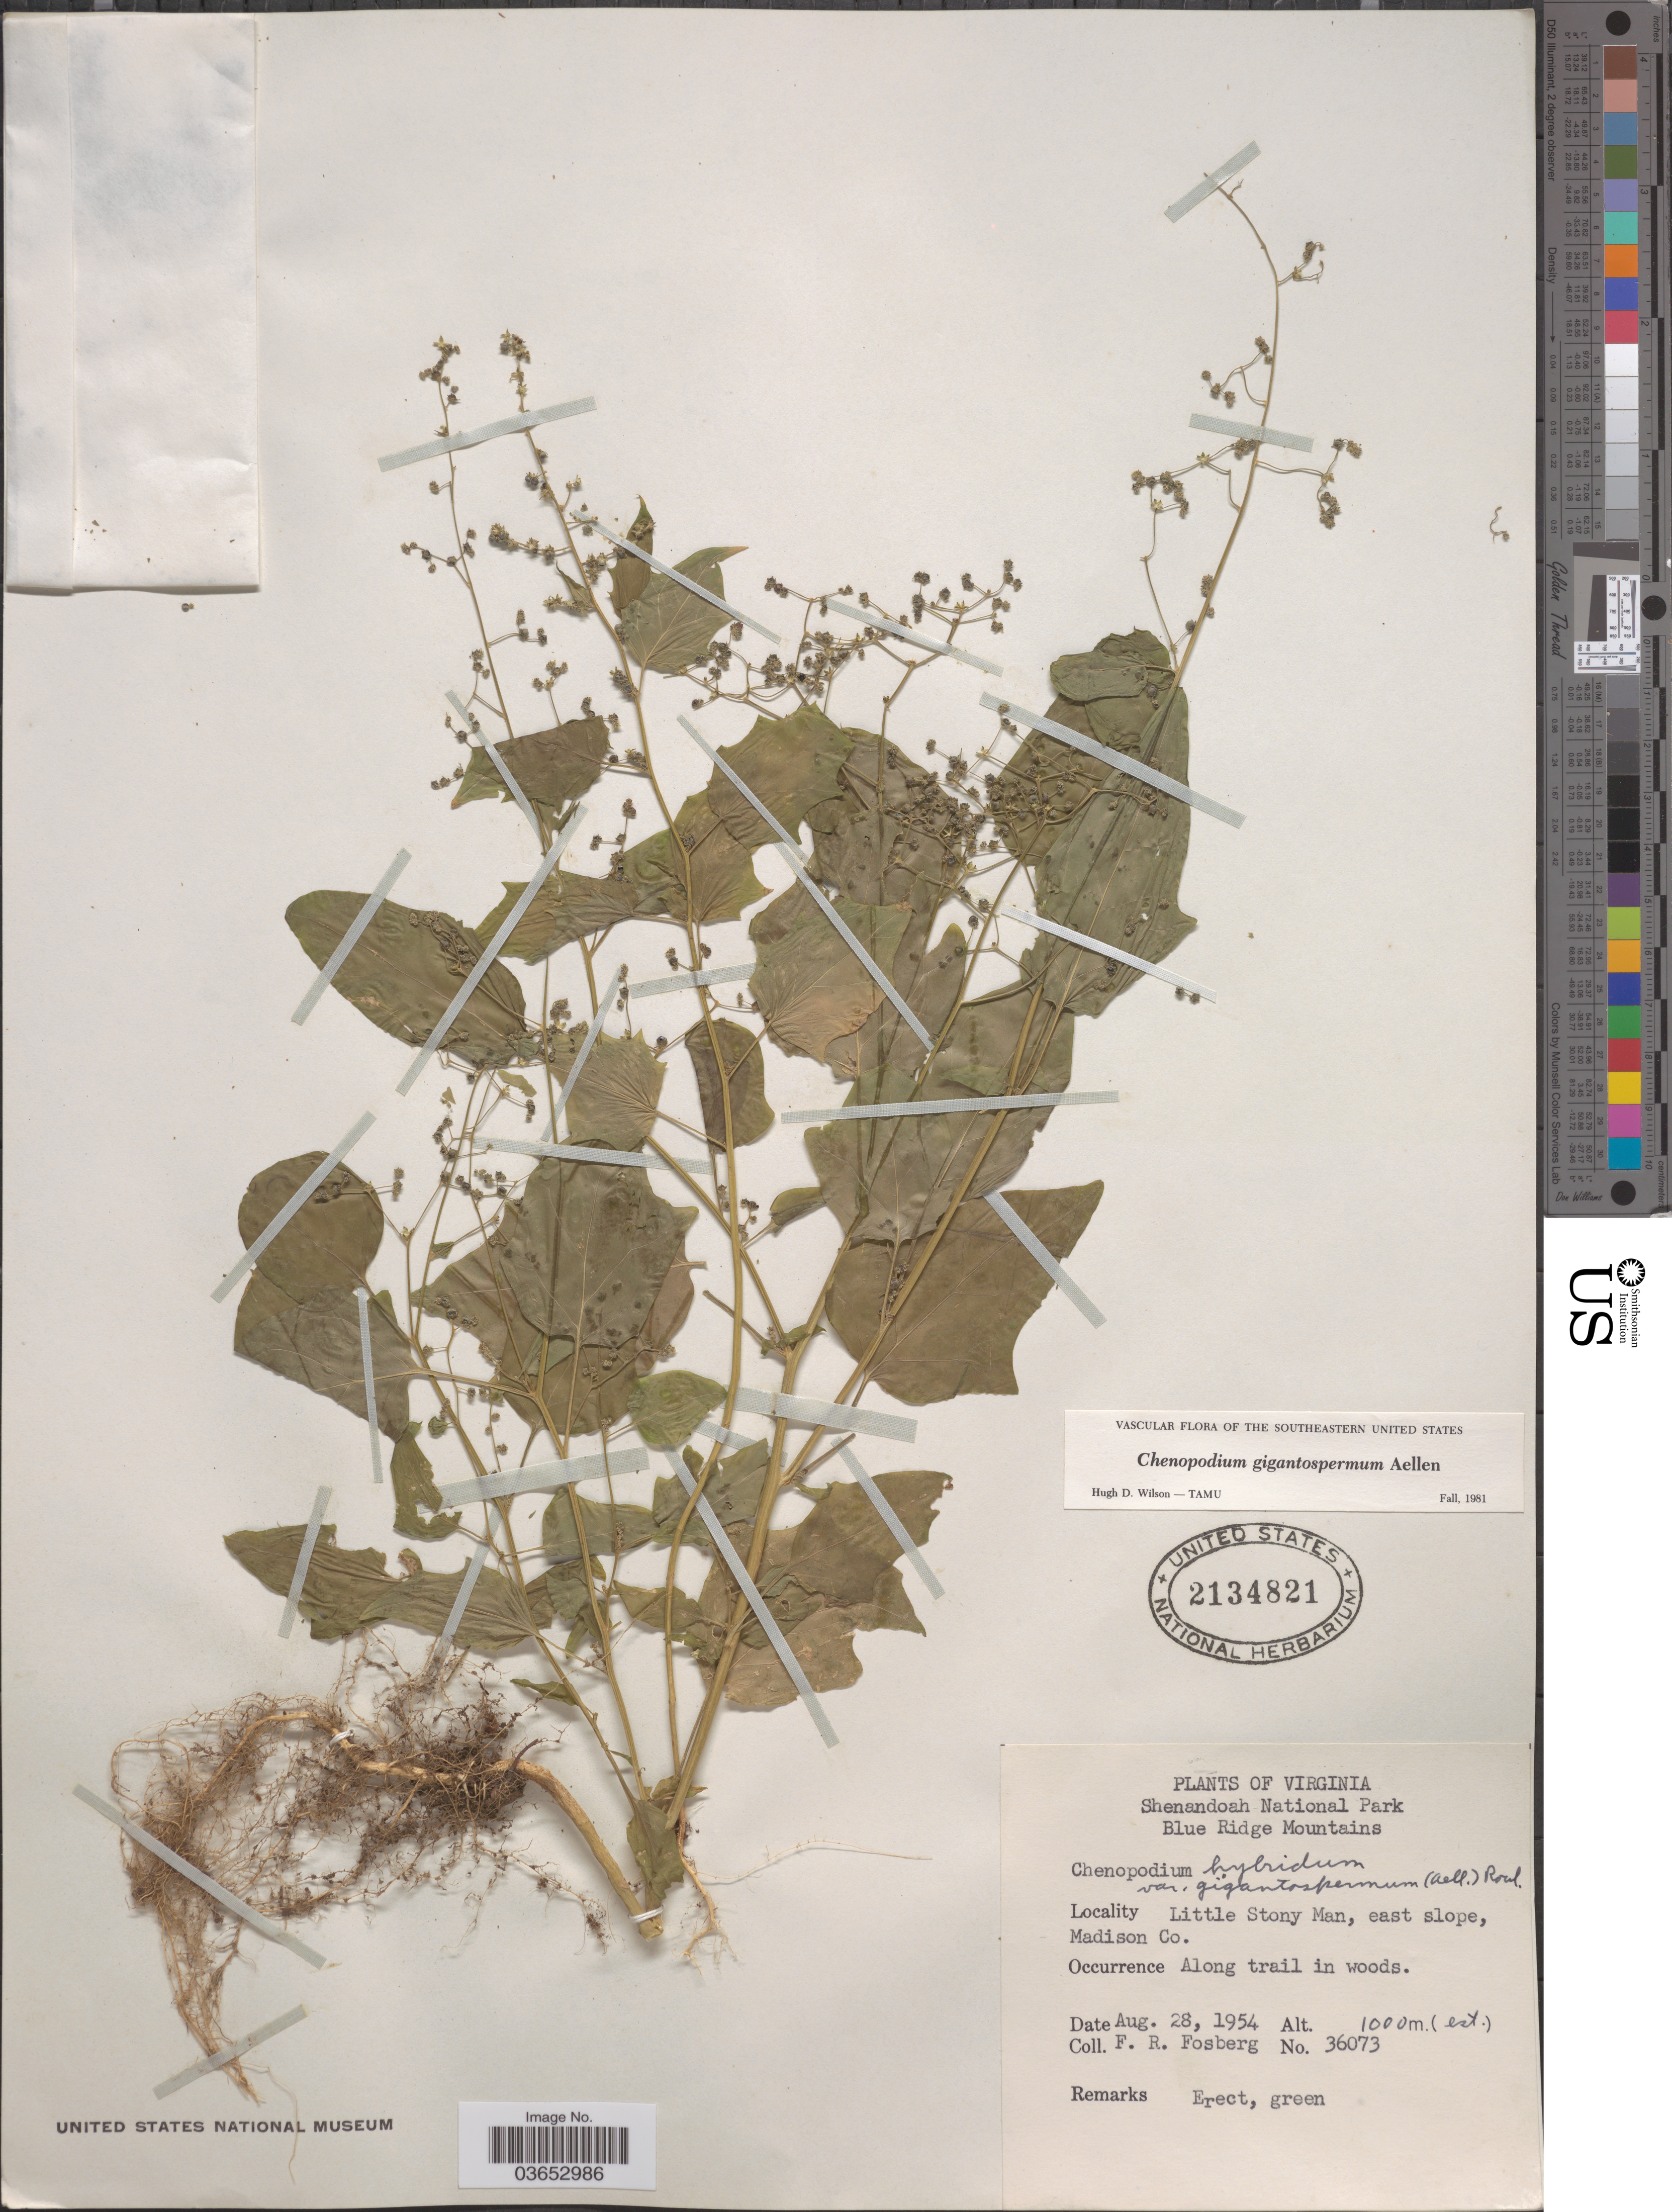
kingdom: Plantae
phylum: Tracheophyta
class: Magnoliopsida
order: Caryophyllales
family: Amaranthaceae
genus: Chenopodium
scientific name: Chenopodium gigantospermum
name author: Aellen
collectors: F. R. Fosberg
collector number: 36073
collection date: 1954-08-28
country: United States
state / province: Virginia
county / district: Madison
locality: Shenandoah National Park. Blue Ridge Mountains. Little Stony Man, east slope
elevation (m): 1000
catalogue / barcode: US 2134821